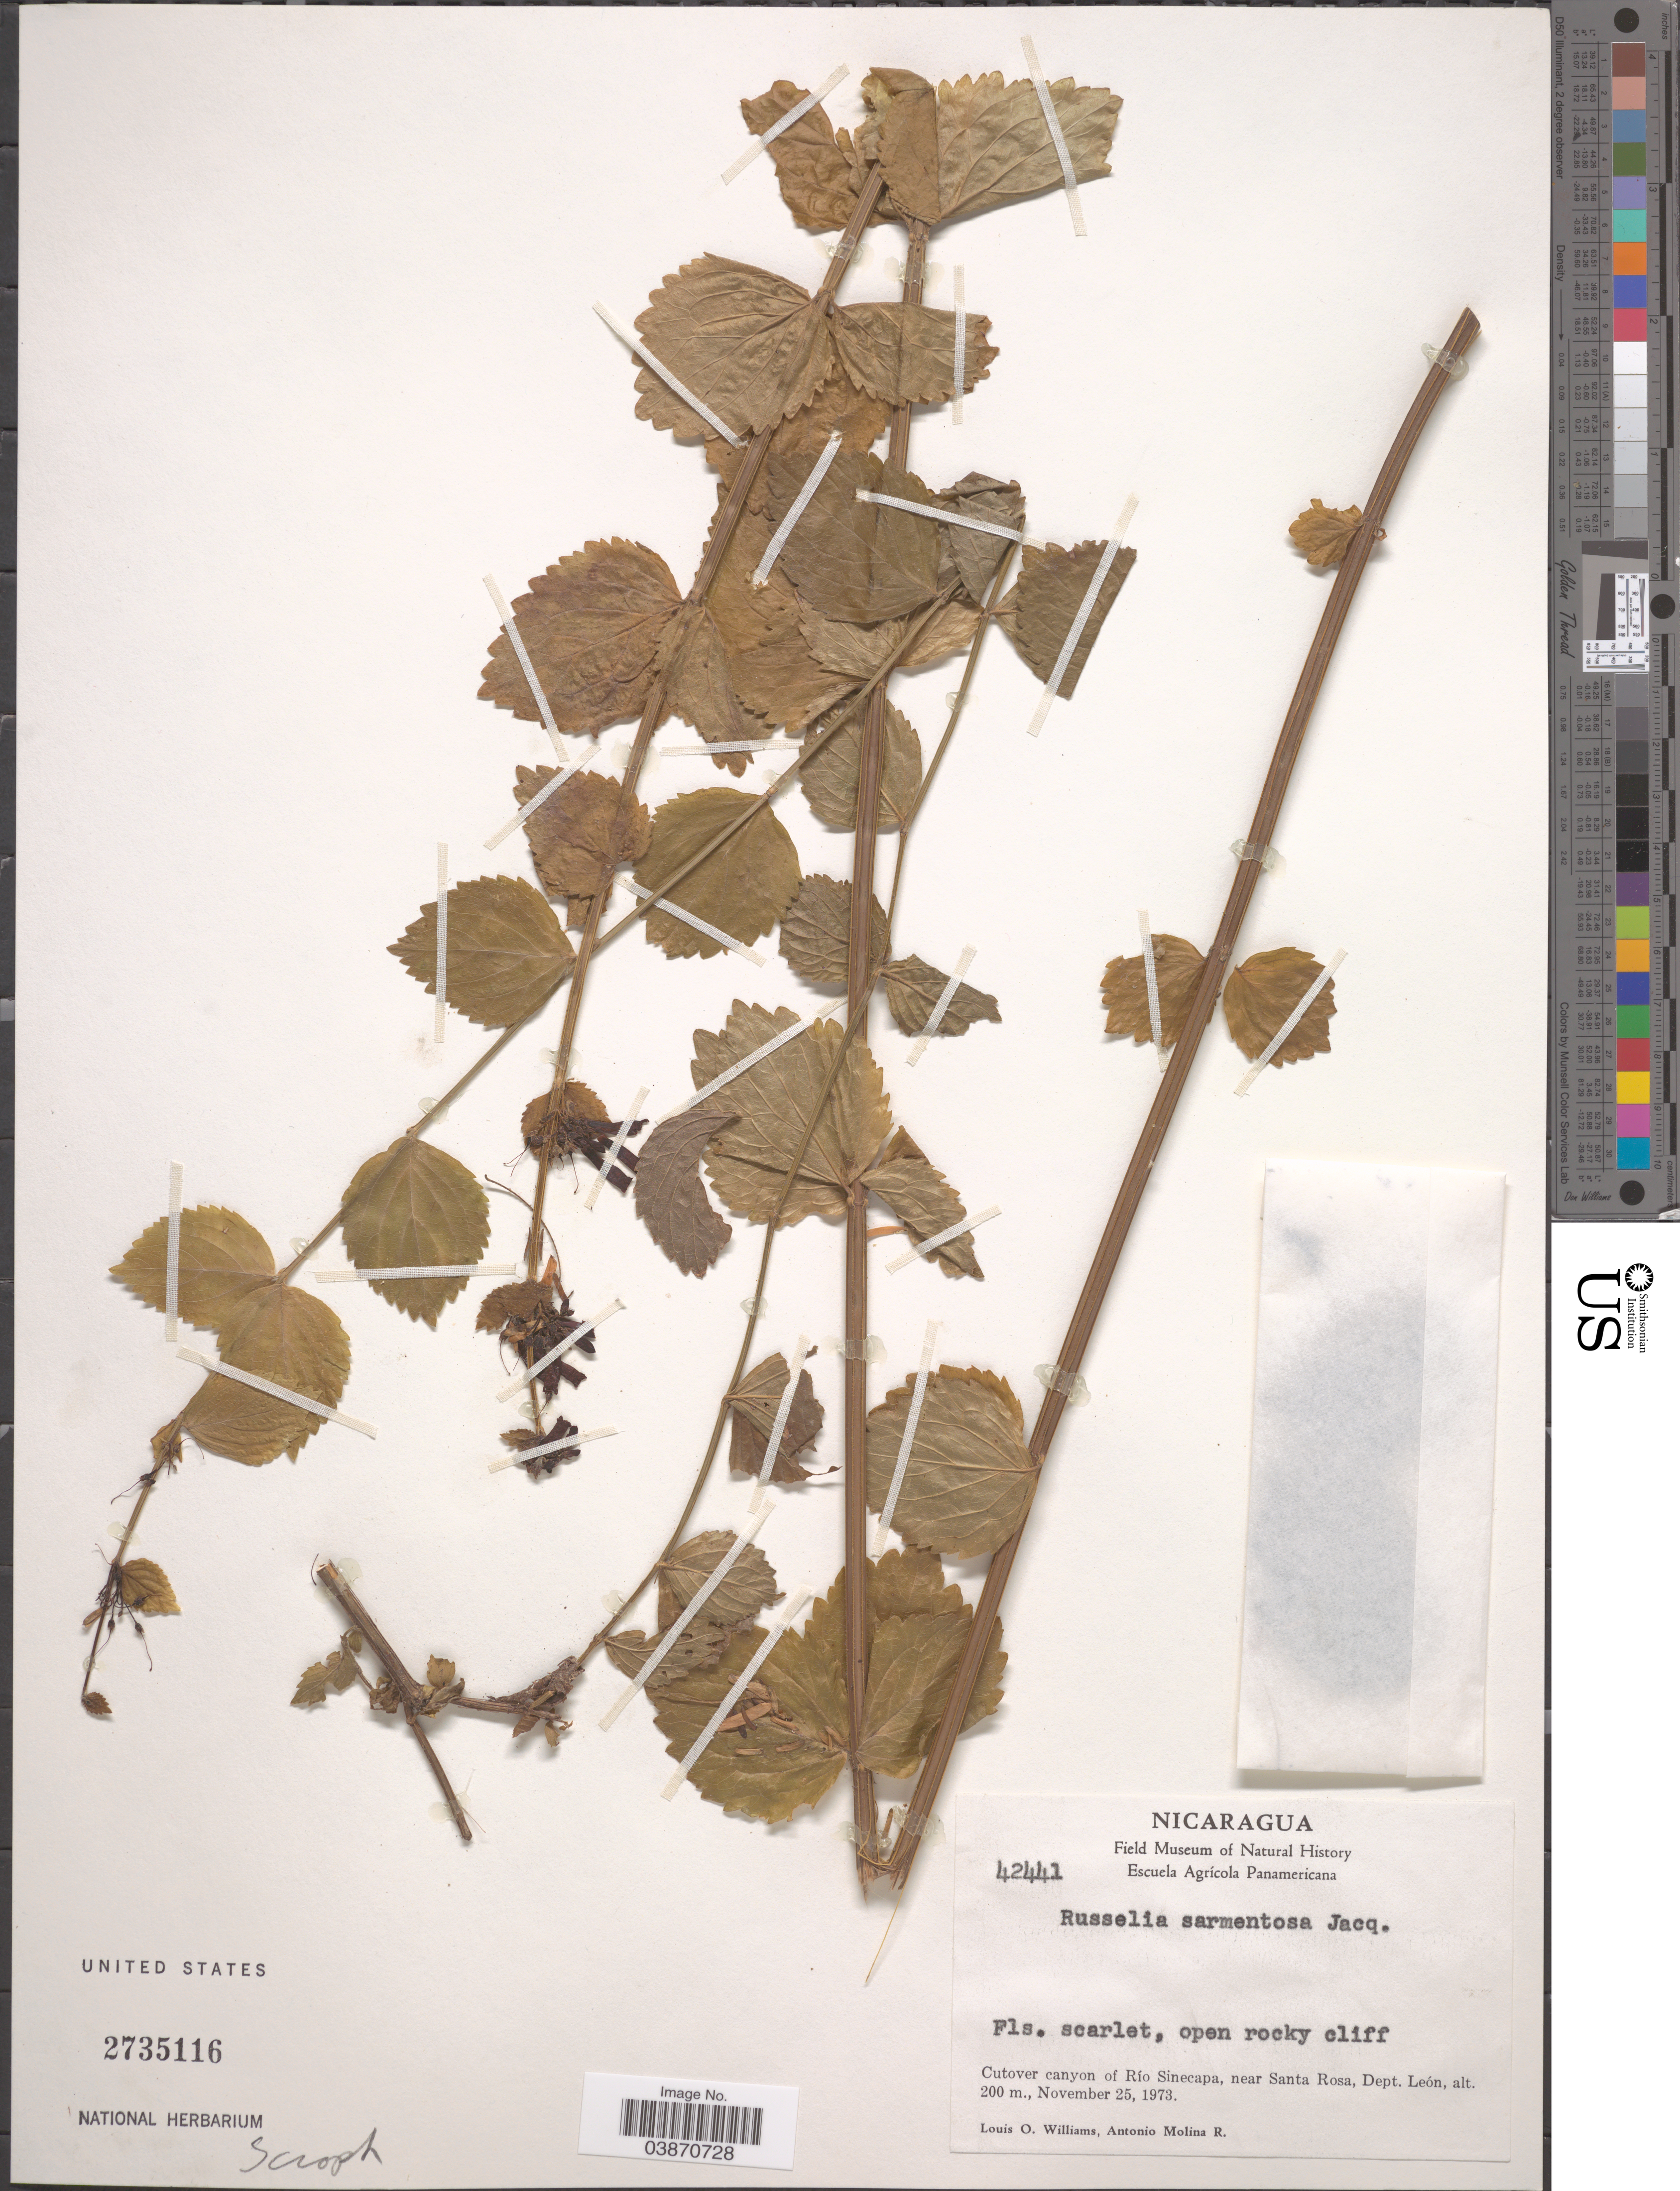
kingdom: Plantae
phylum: Tracheophyta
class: Magnoliopsida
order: Lamiales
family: Plantaginaceae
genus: Russelia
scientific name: Russelia sarmentosa var. nicaraguensis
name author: Carlson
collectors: L. O. Williams & A. Molina R.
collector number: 42441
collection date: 1973-11-25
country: Nicaragua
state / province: Leon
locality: Cutover canyon of Río Sinecapa, near Santa Rosa, Dept. León.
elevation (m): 200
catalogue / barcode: US 2735116